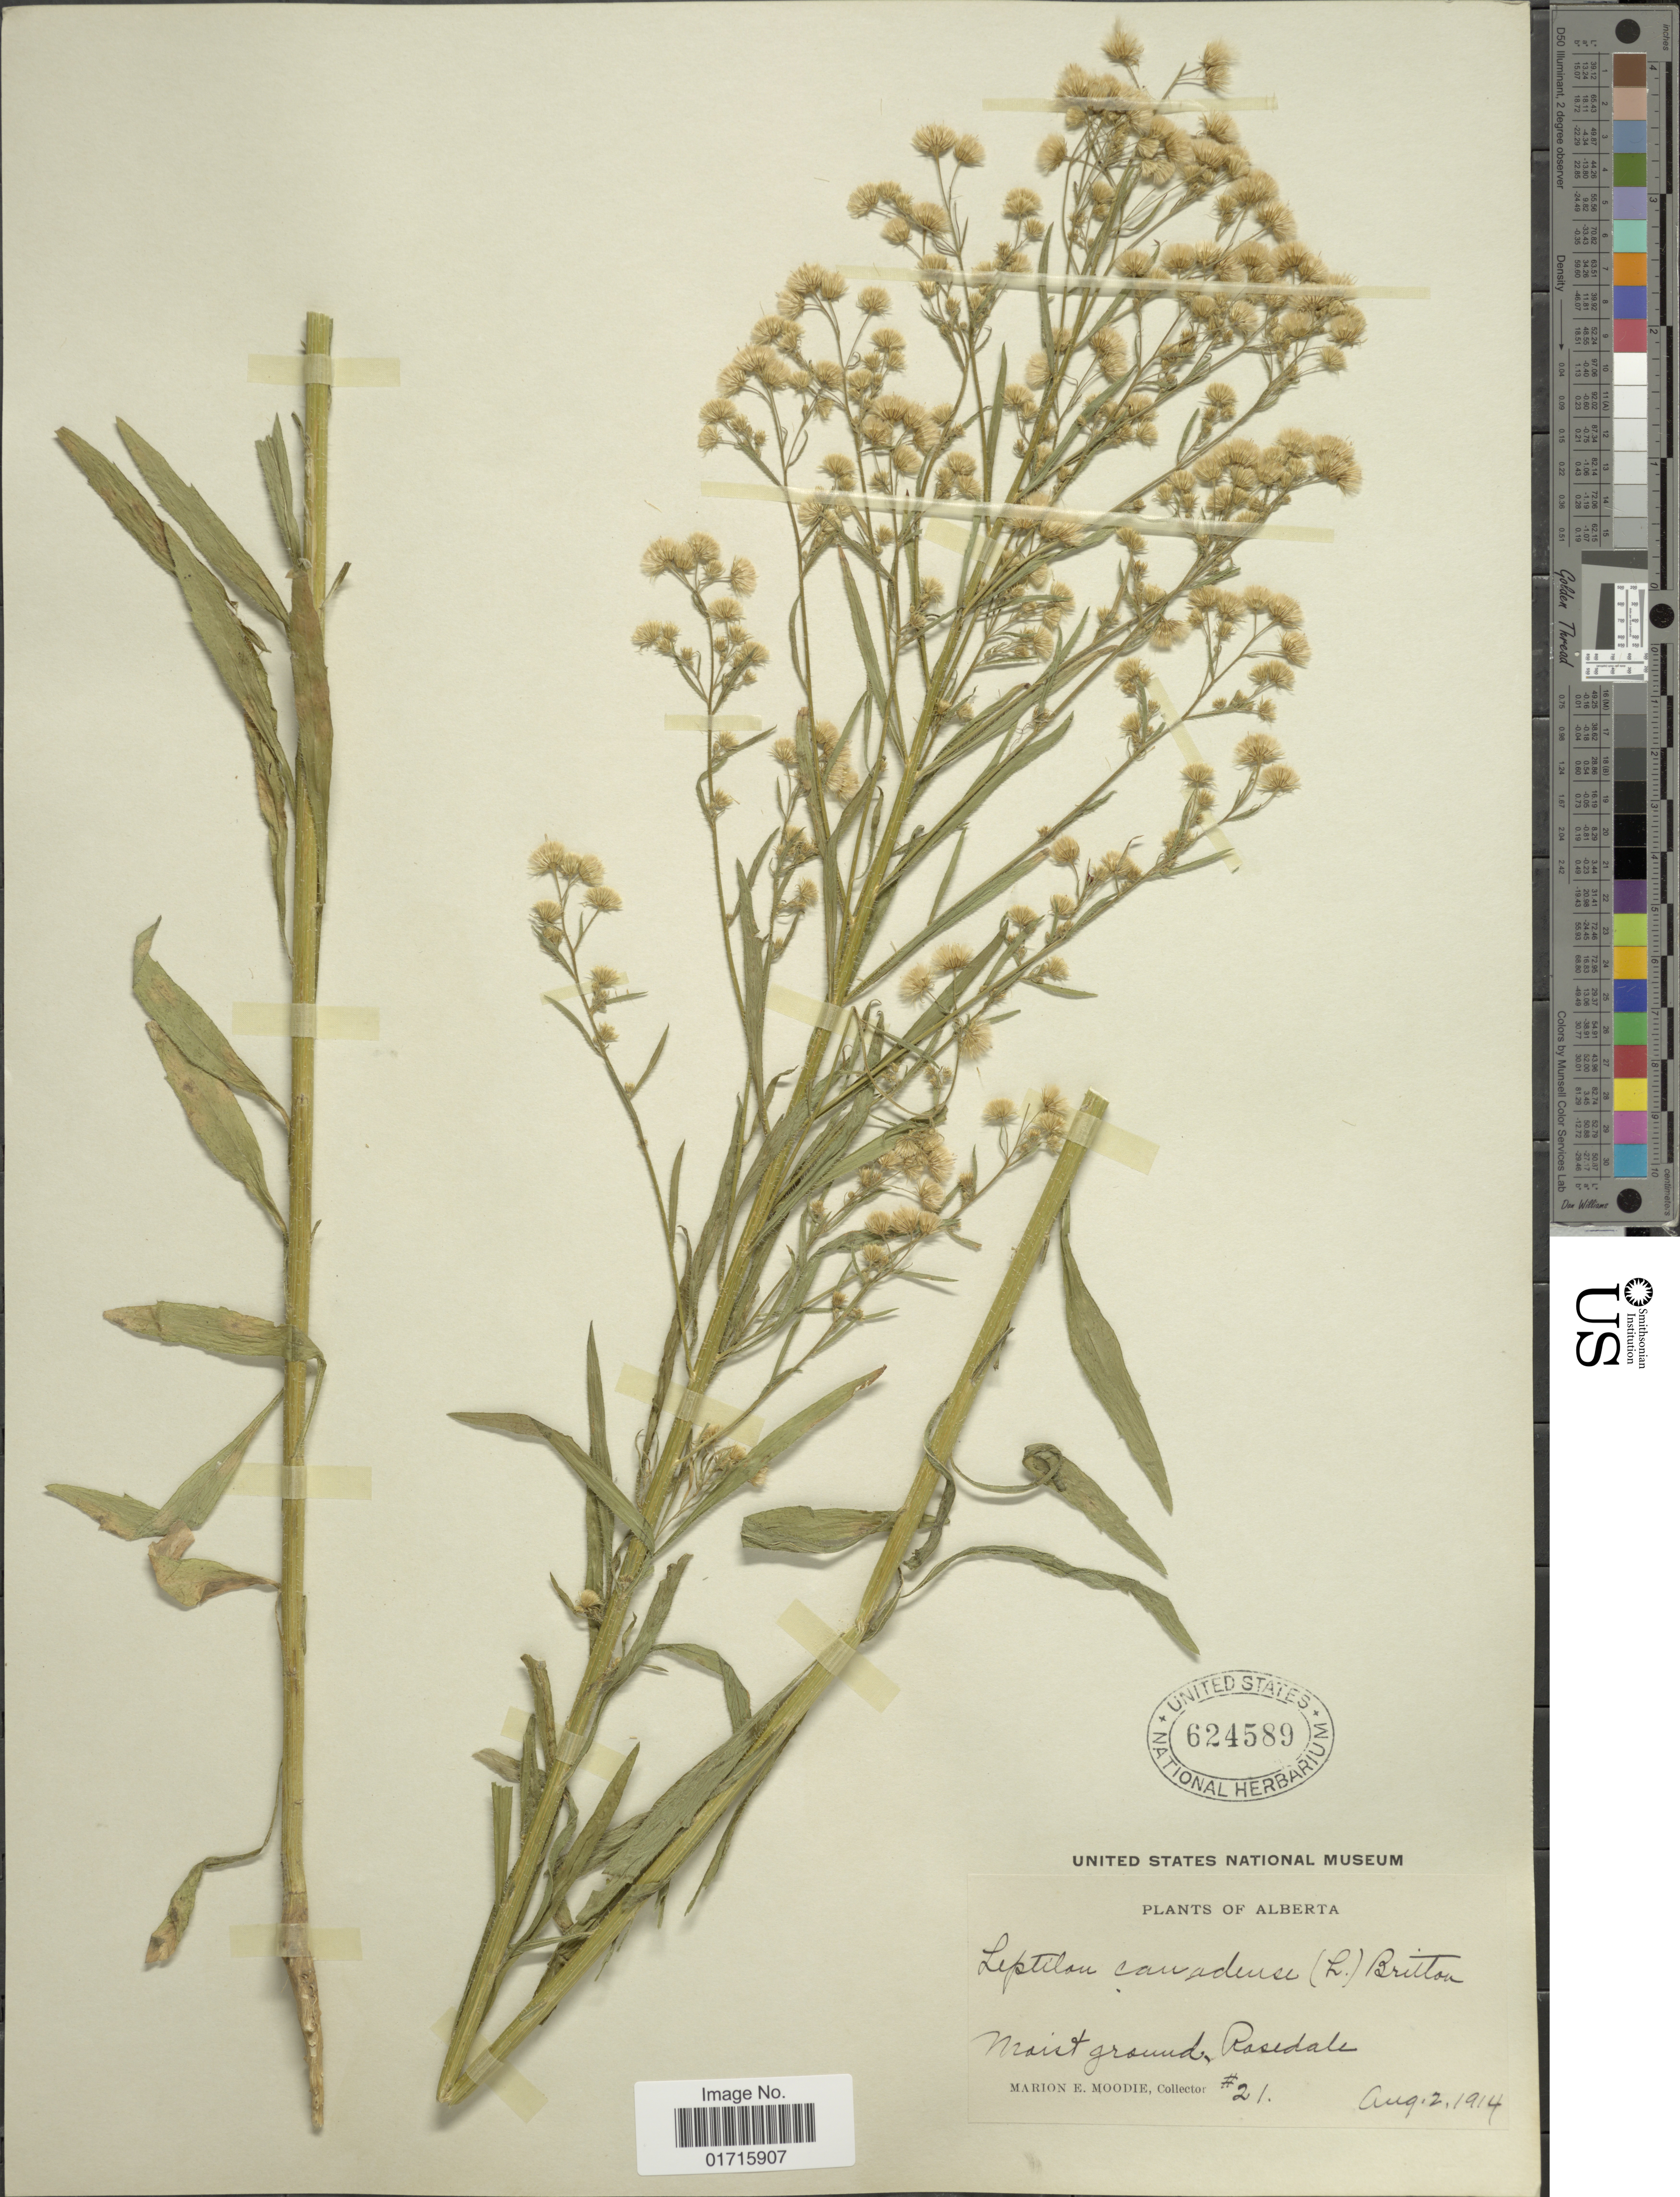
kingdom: Plantae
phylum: Tracheophyta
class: Magnoliopsida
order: Asterales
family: Asteraceae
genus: Conyza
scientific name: Conyza canadensis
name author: (L.) Cronq.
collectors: M. E. Moodie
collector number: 21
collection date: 1914-08-02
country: Canada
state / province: Alberta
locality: Alberta. Moist grounds, Rosedale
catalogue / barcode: US 624589